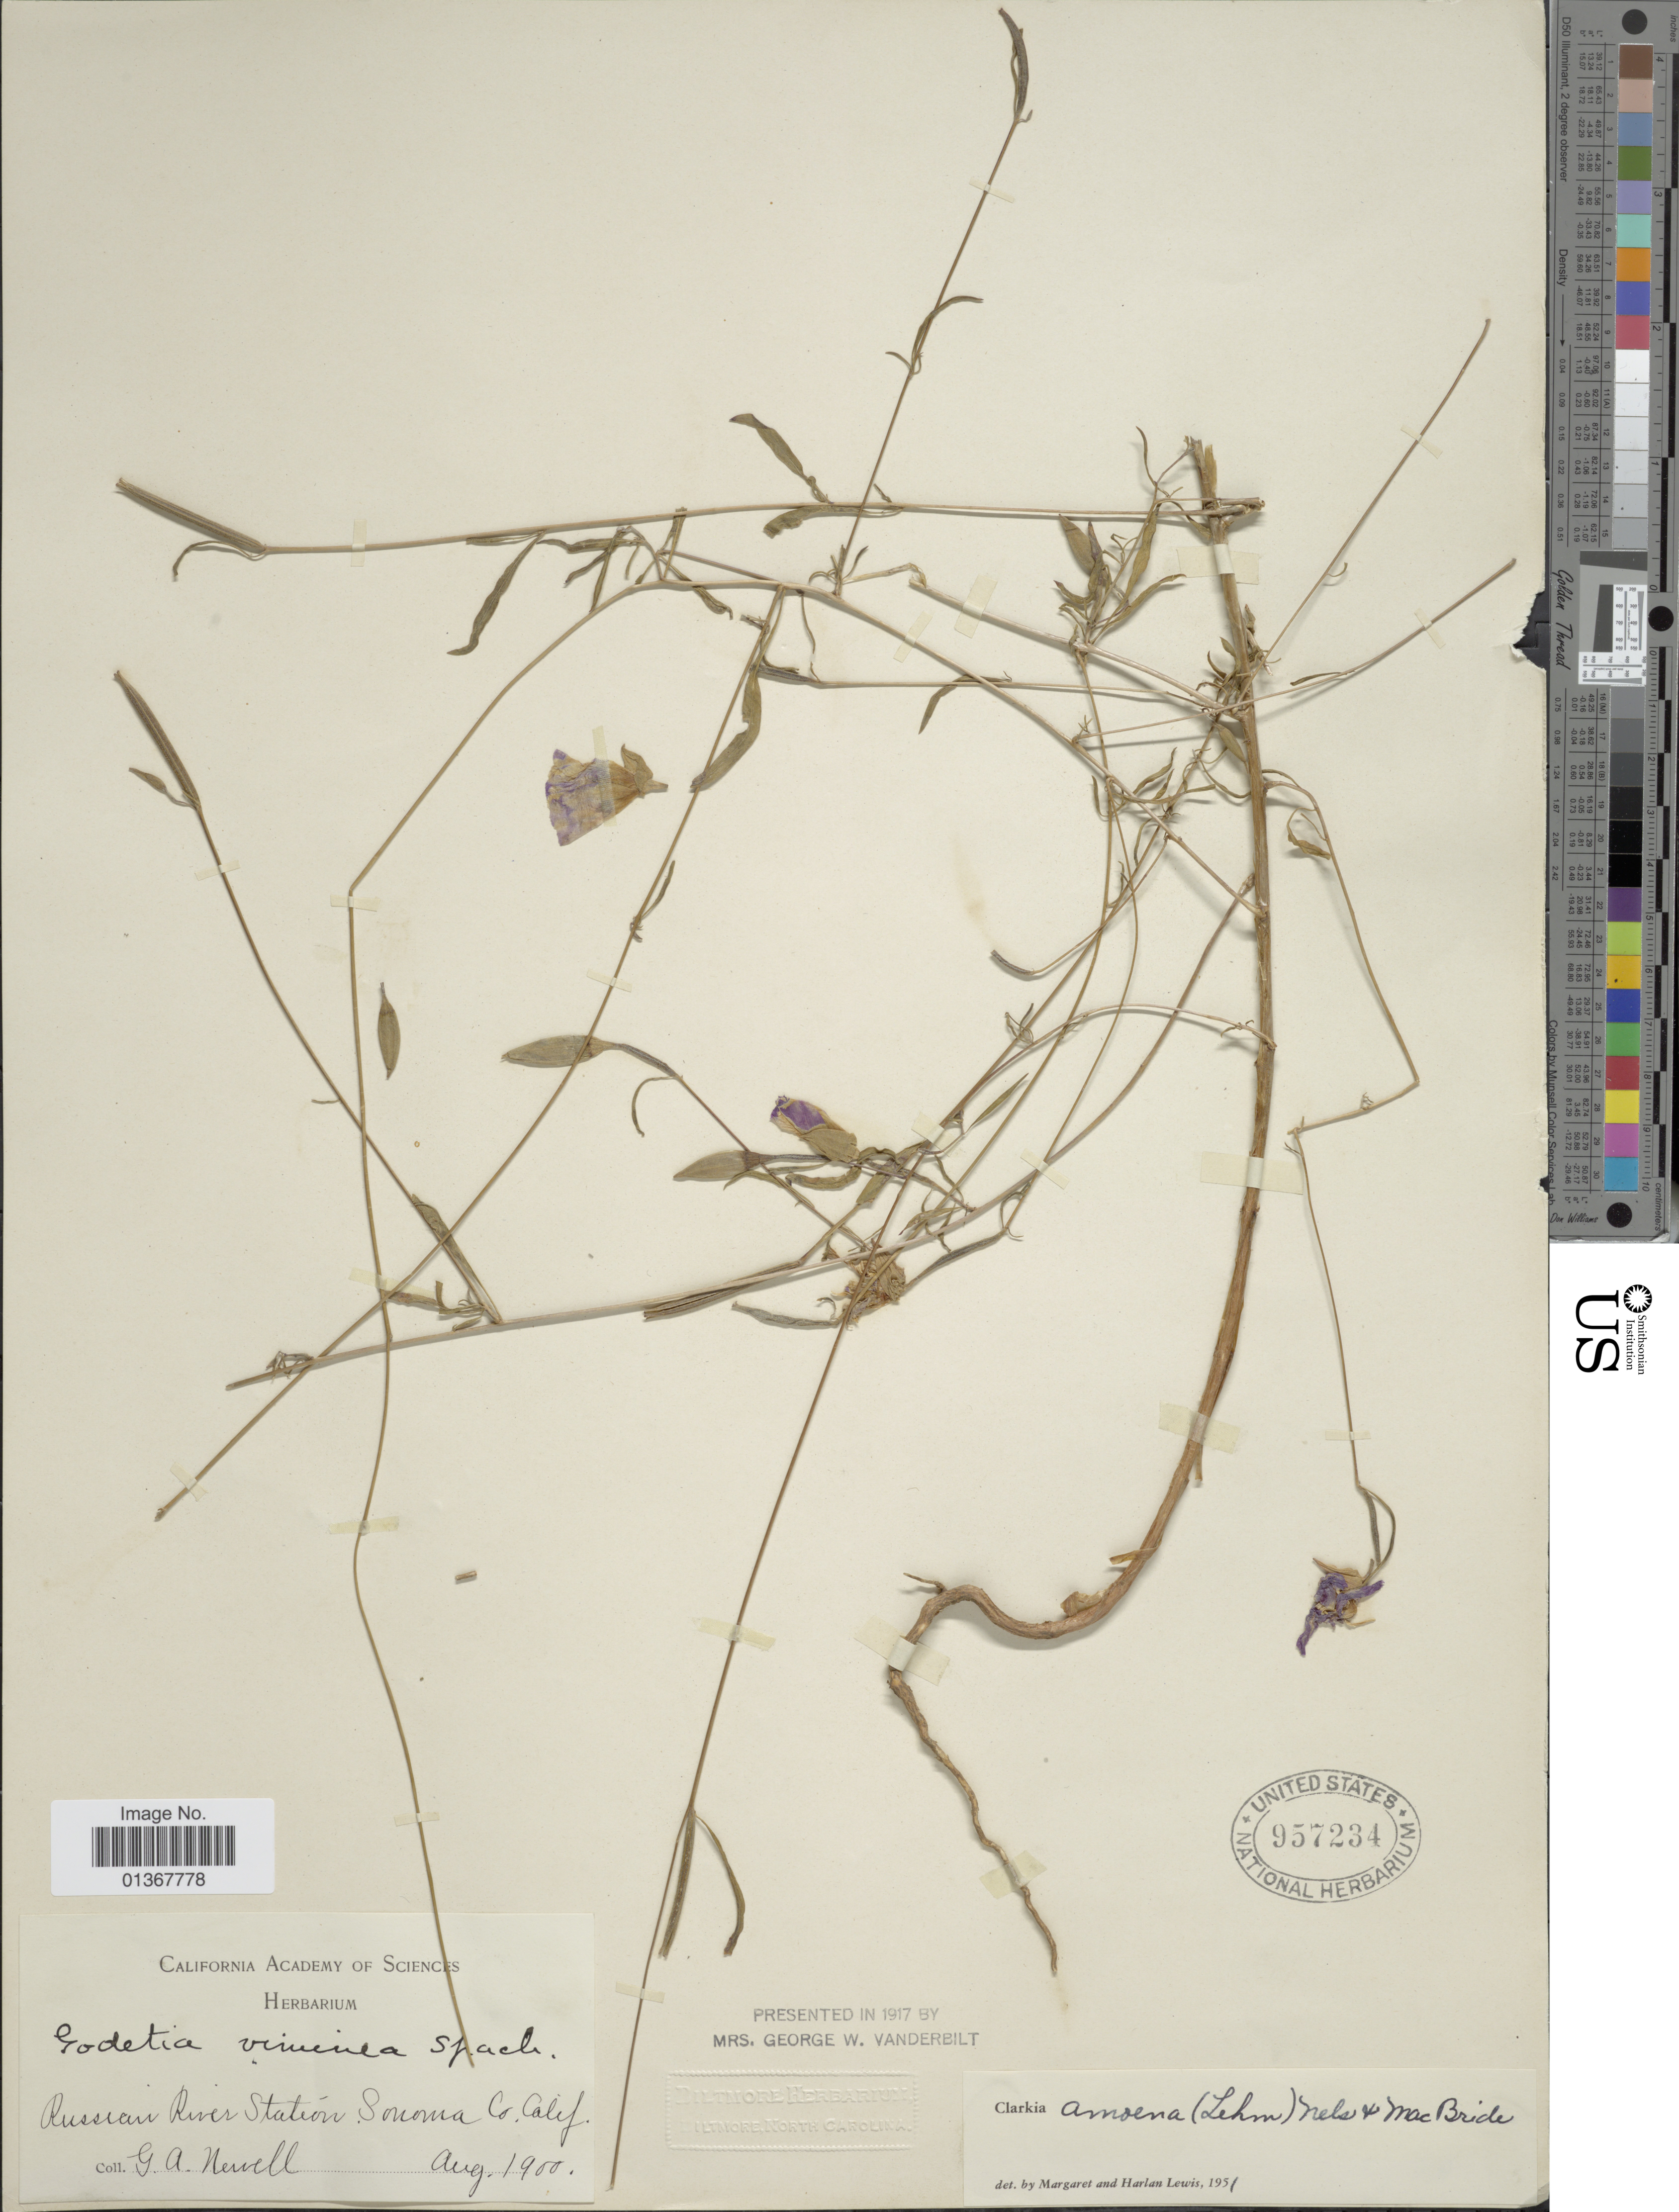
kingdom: Plantae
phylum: Tracheophyta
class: Magnoliopsida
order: Myrtales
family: Onagraceae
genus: Clarkia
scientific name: Clarkia amoena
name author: (Lehm.) A. Nelson & J.F. Macbr.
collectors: G. A. Newell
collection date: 1900-08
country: United States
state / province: California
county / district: Sonoma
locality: Russian River Station, Sonoma Co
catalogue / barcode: US 957234